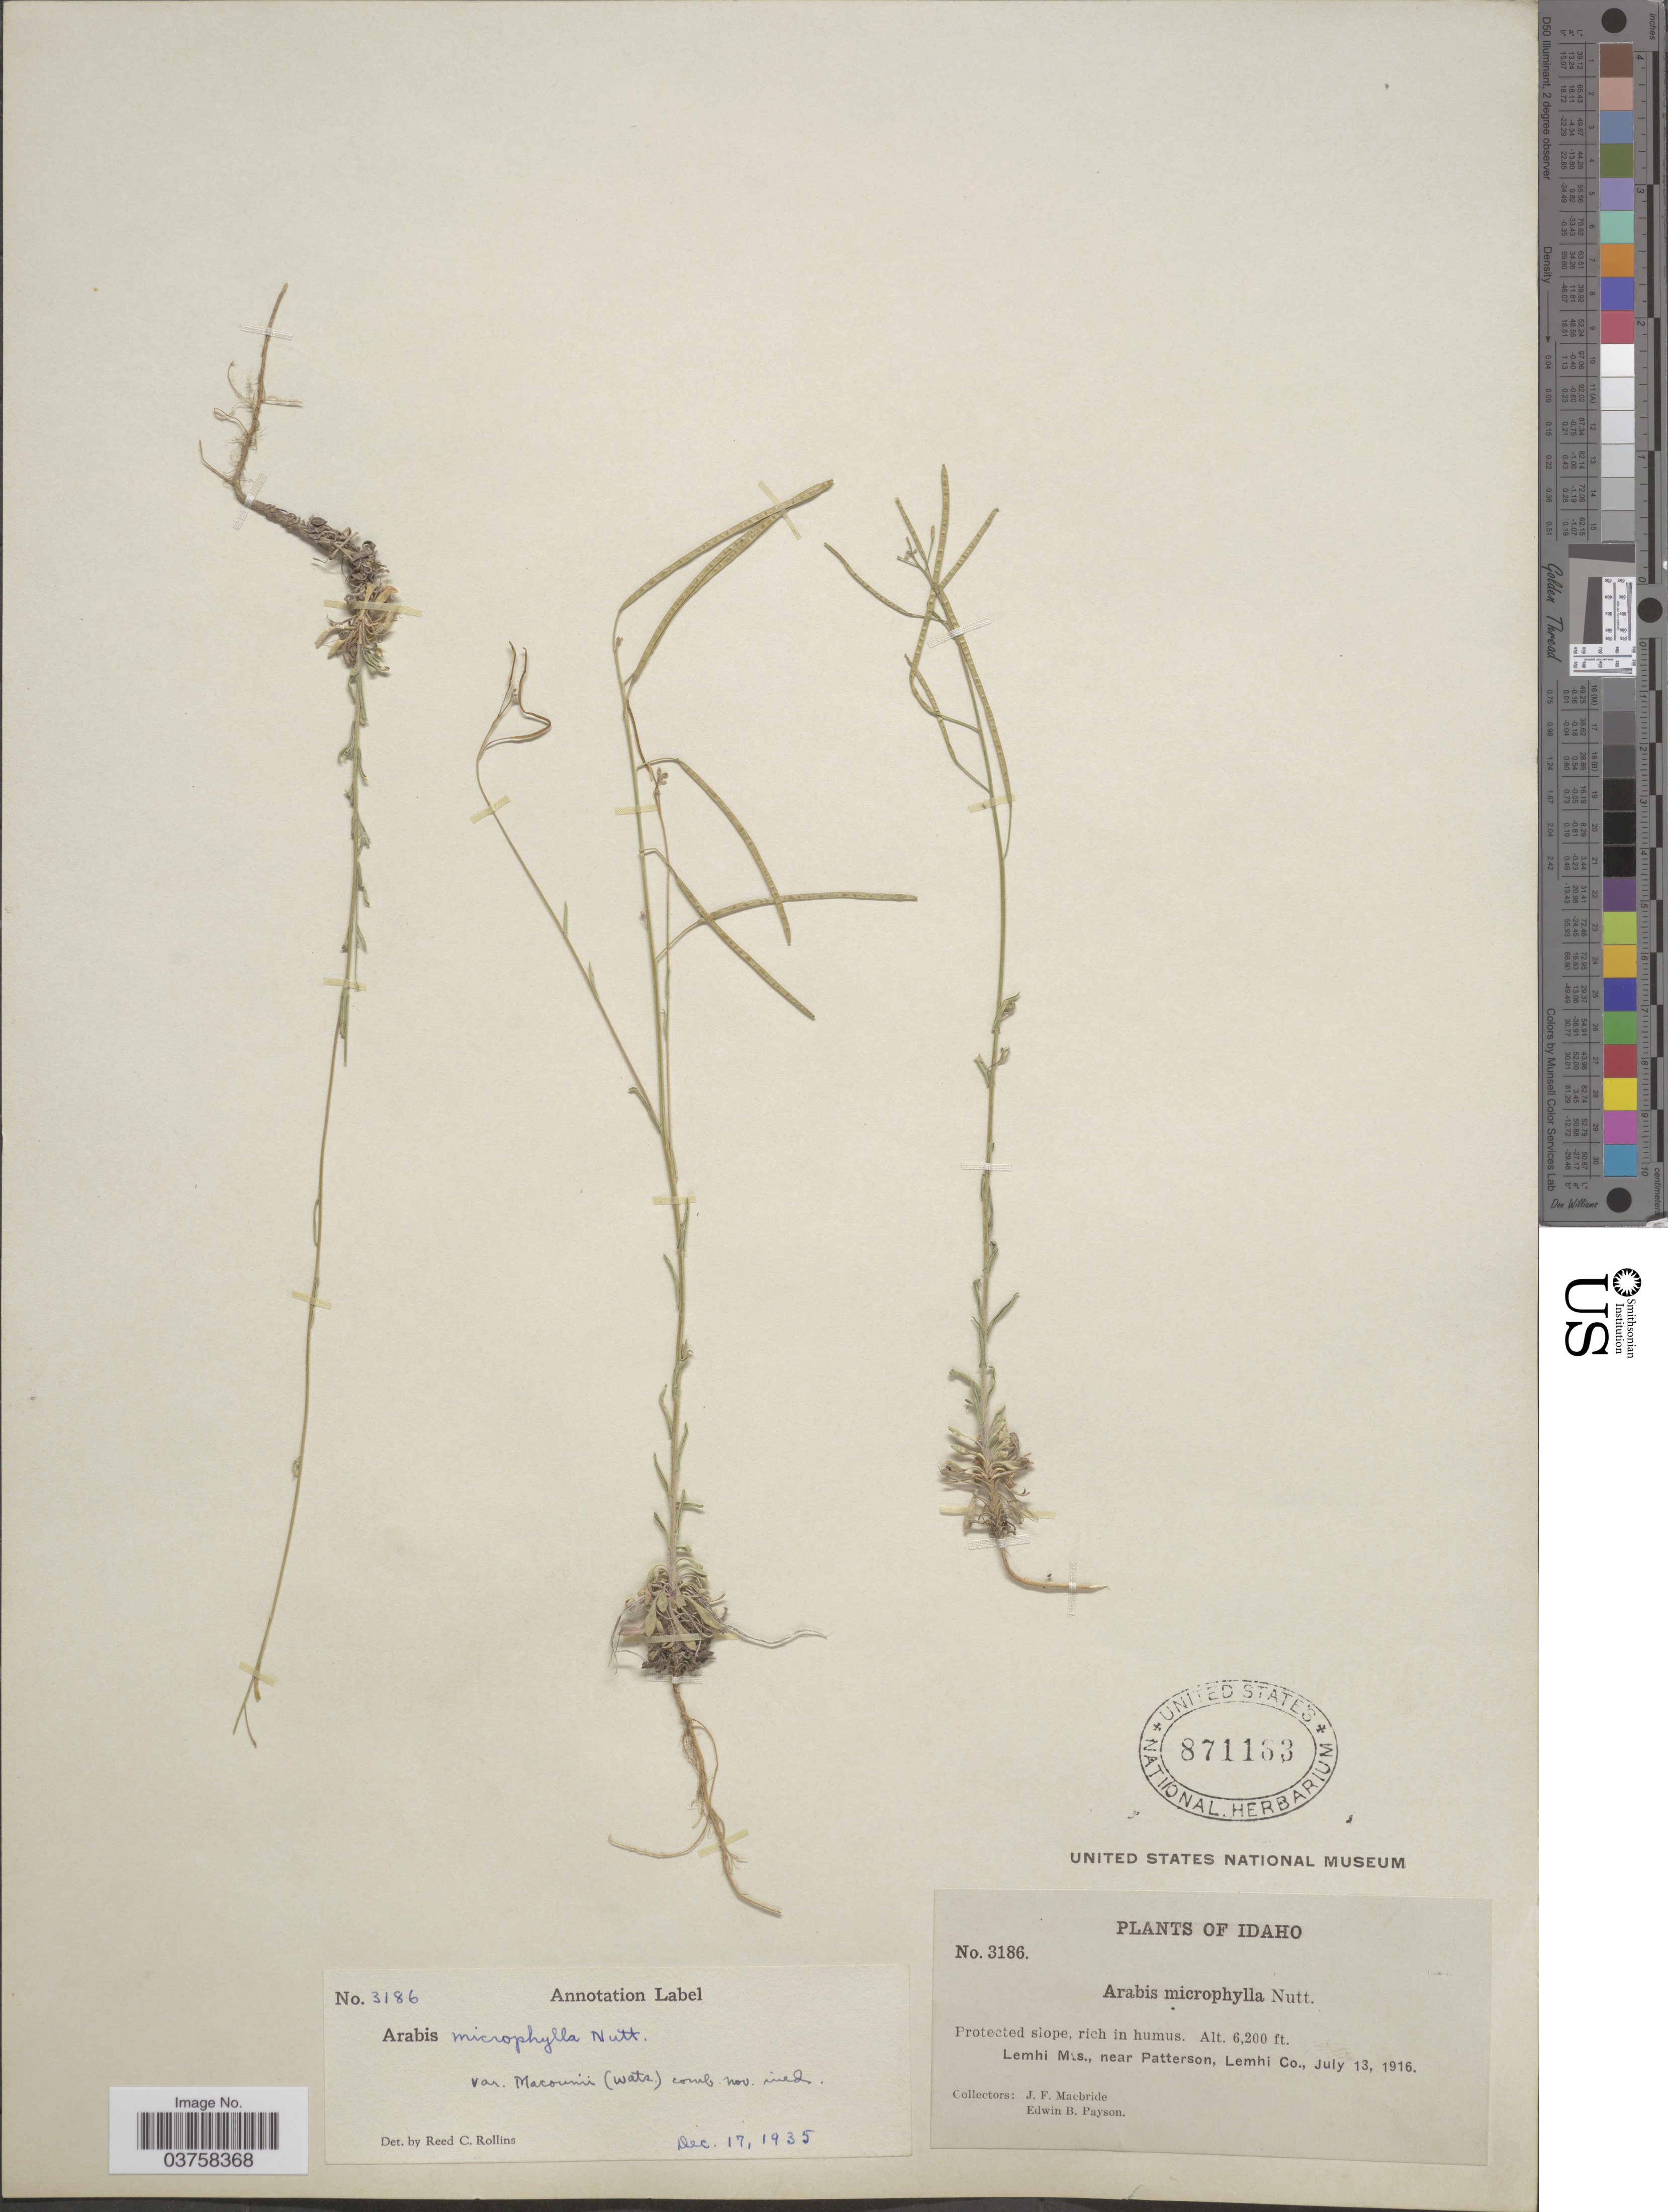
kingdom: Plantae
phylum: Tracheophyta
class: Magnoliopsida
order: Brassicales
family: Brassicaceae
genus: Arabis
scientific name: Arabis microphylla var. macounii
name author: (S. Watson) Rollins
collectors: J. F. Macbride & E. B. Payson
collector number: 3186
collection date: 1916-07-13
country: United States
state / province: Idaho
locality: Lemhi Mts., near Patterson, Lemhi Co.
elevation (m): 1890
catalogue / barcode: US 871163